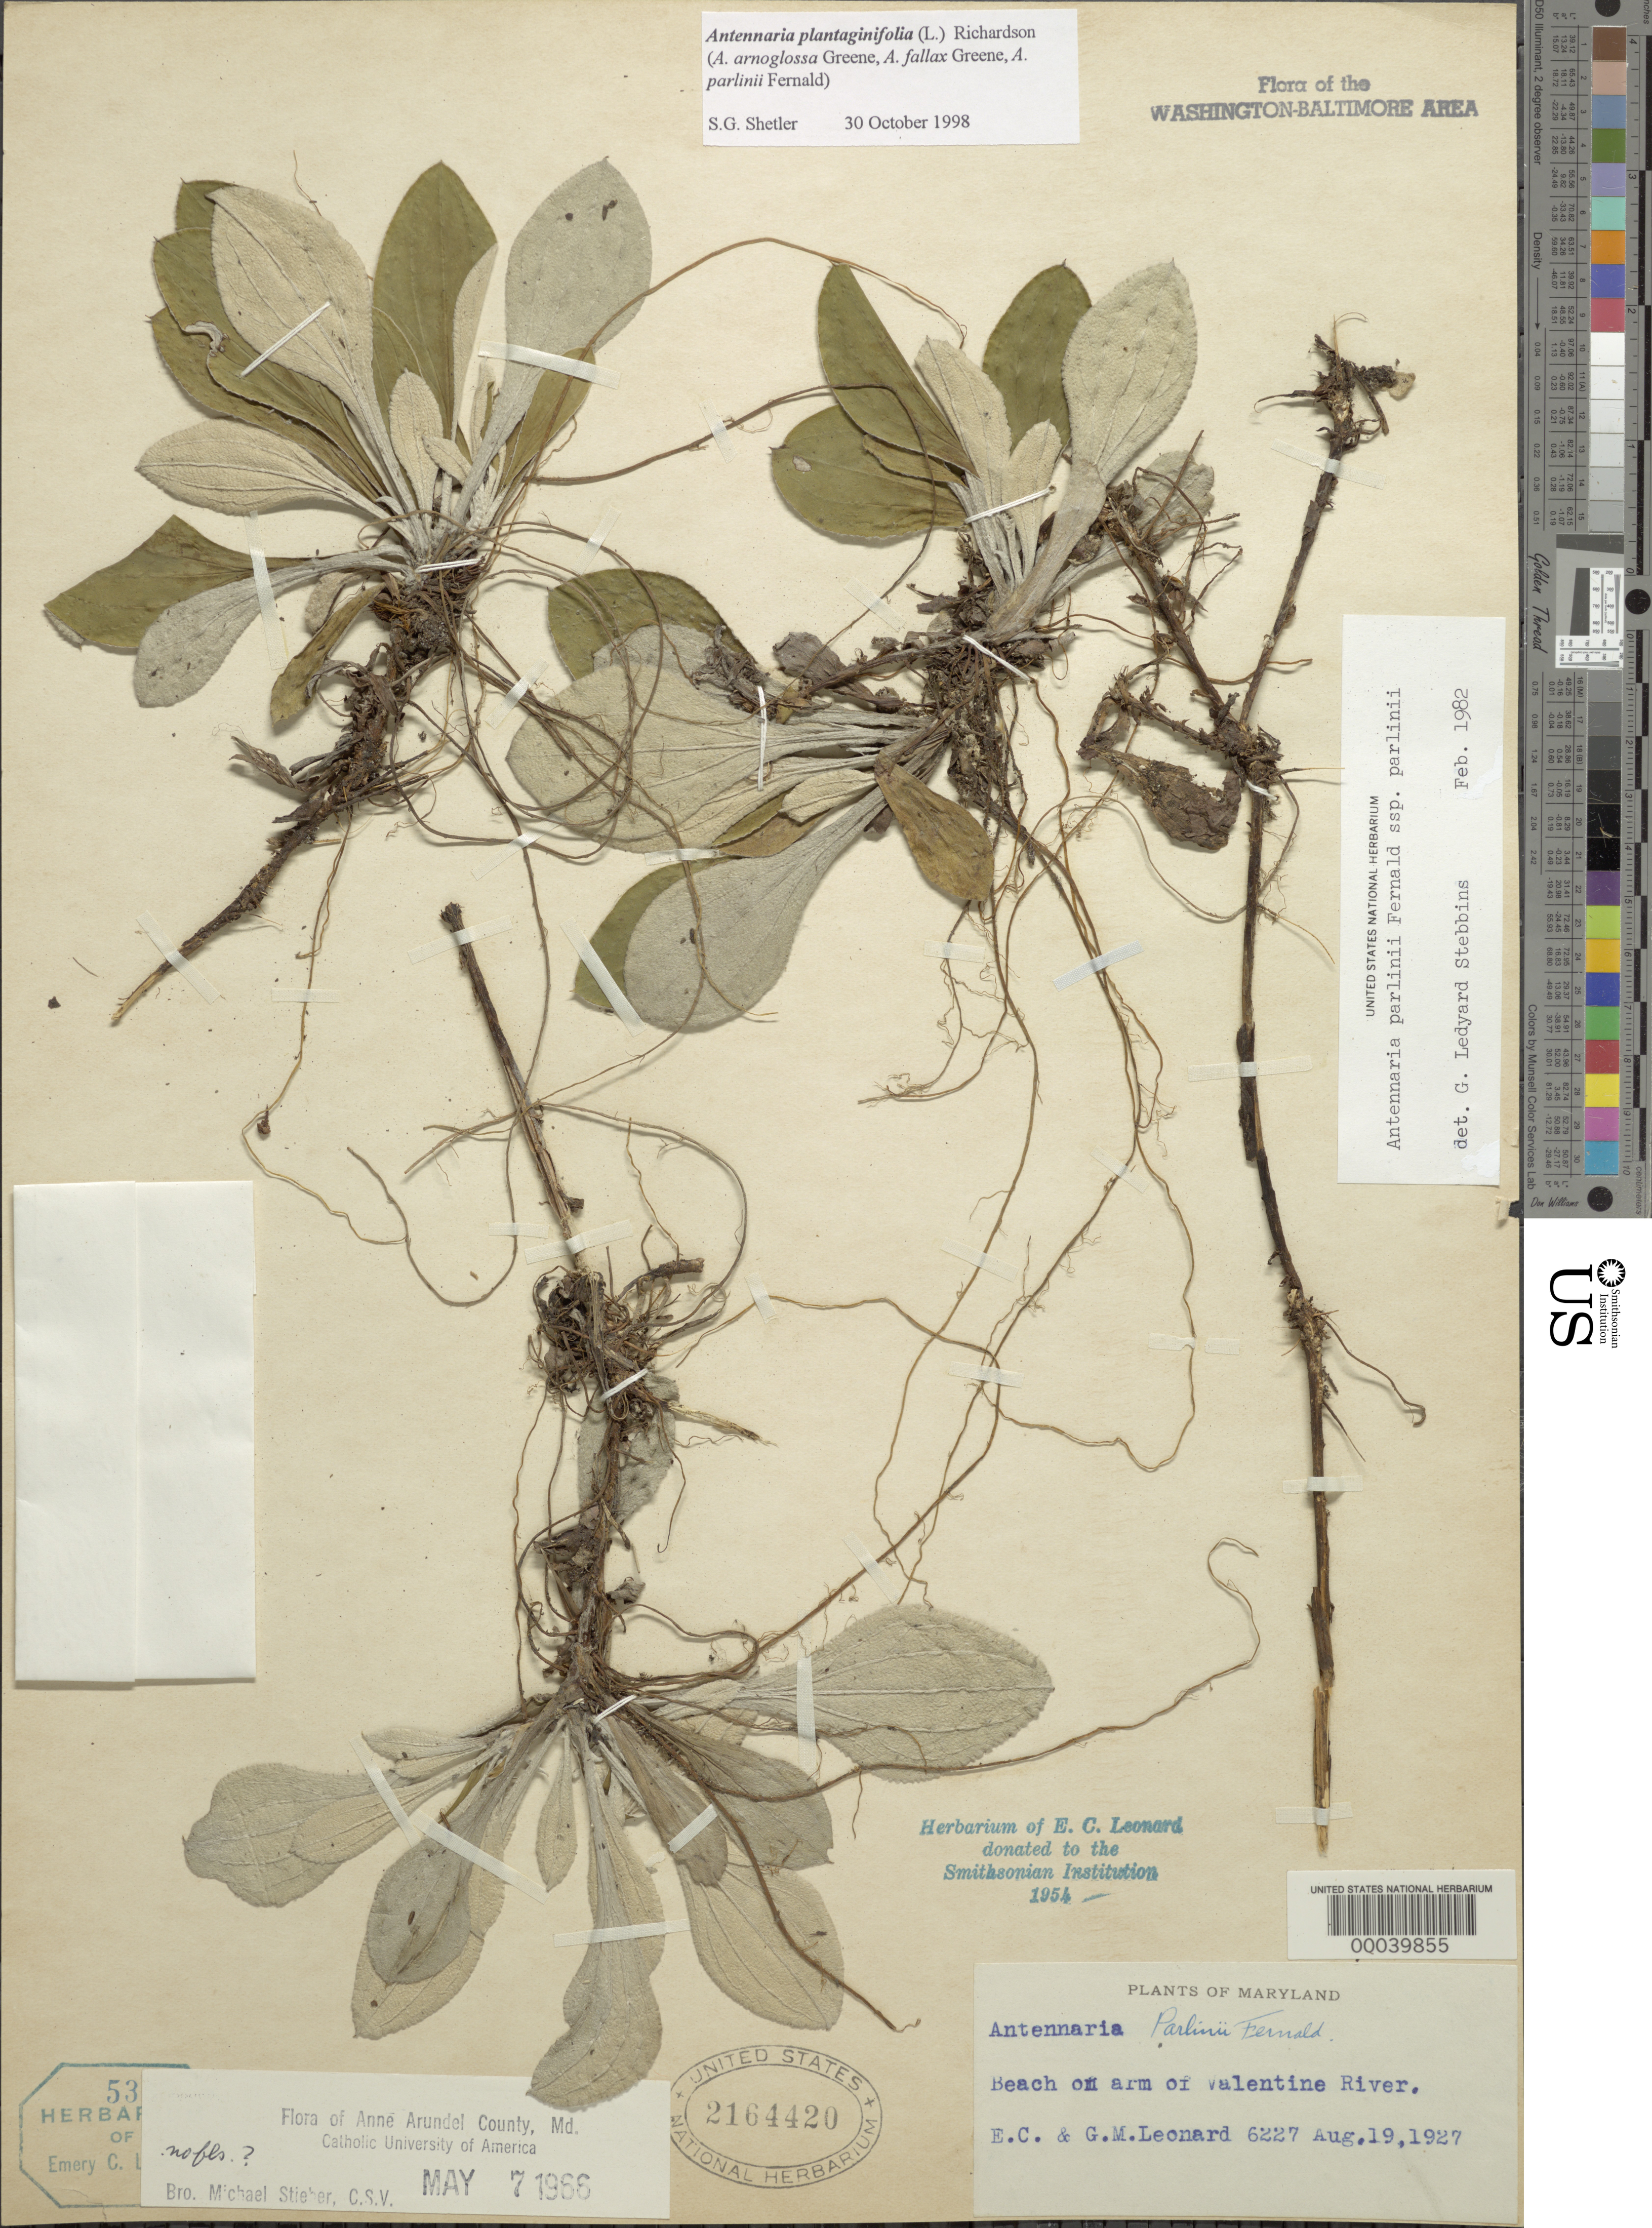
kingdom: Plantae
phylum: Tracheophyta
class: Magnoliopsida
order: Asterales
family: Asteraceae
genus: Antennaria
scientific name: Antennaria plantaginifolia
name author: (L.) Richardson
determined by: Stebbins, G. L.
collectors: E. C. Leonard & G. M. Leonard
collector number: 6227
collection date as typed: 19 Aug 1927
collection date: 1927-08-19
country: United States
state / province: Maryland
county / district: Anne Arundel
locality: Arm of the Valentine River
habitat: Beach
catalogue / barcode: US 2164420